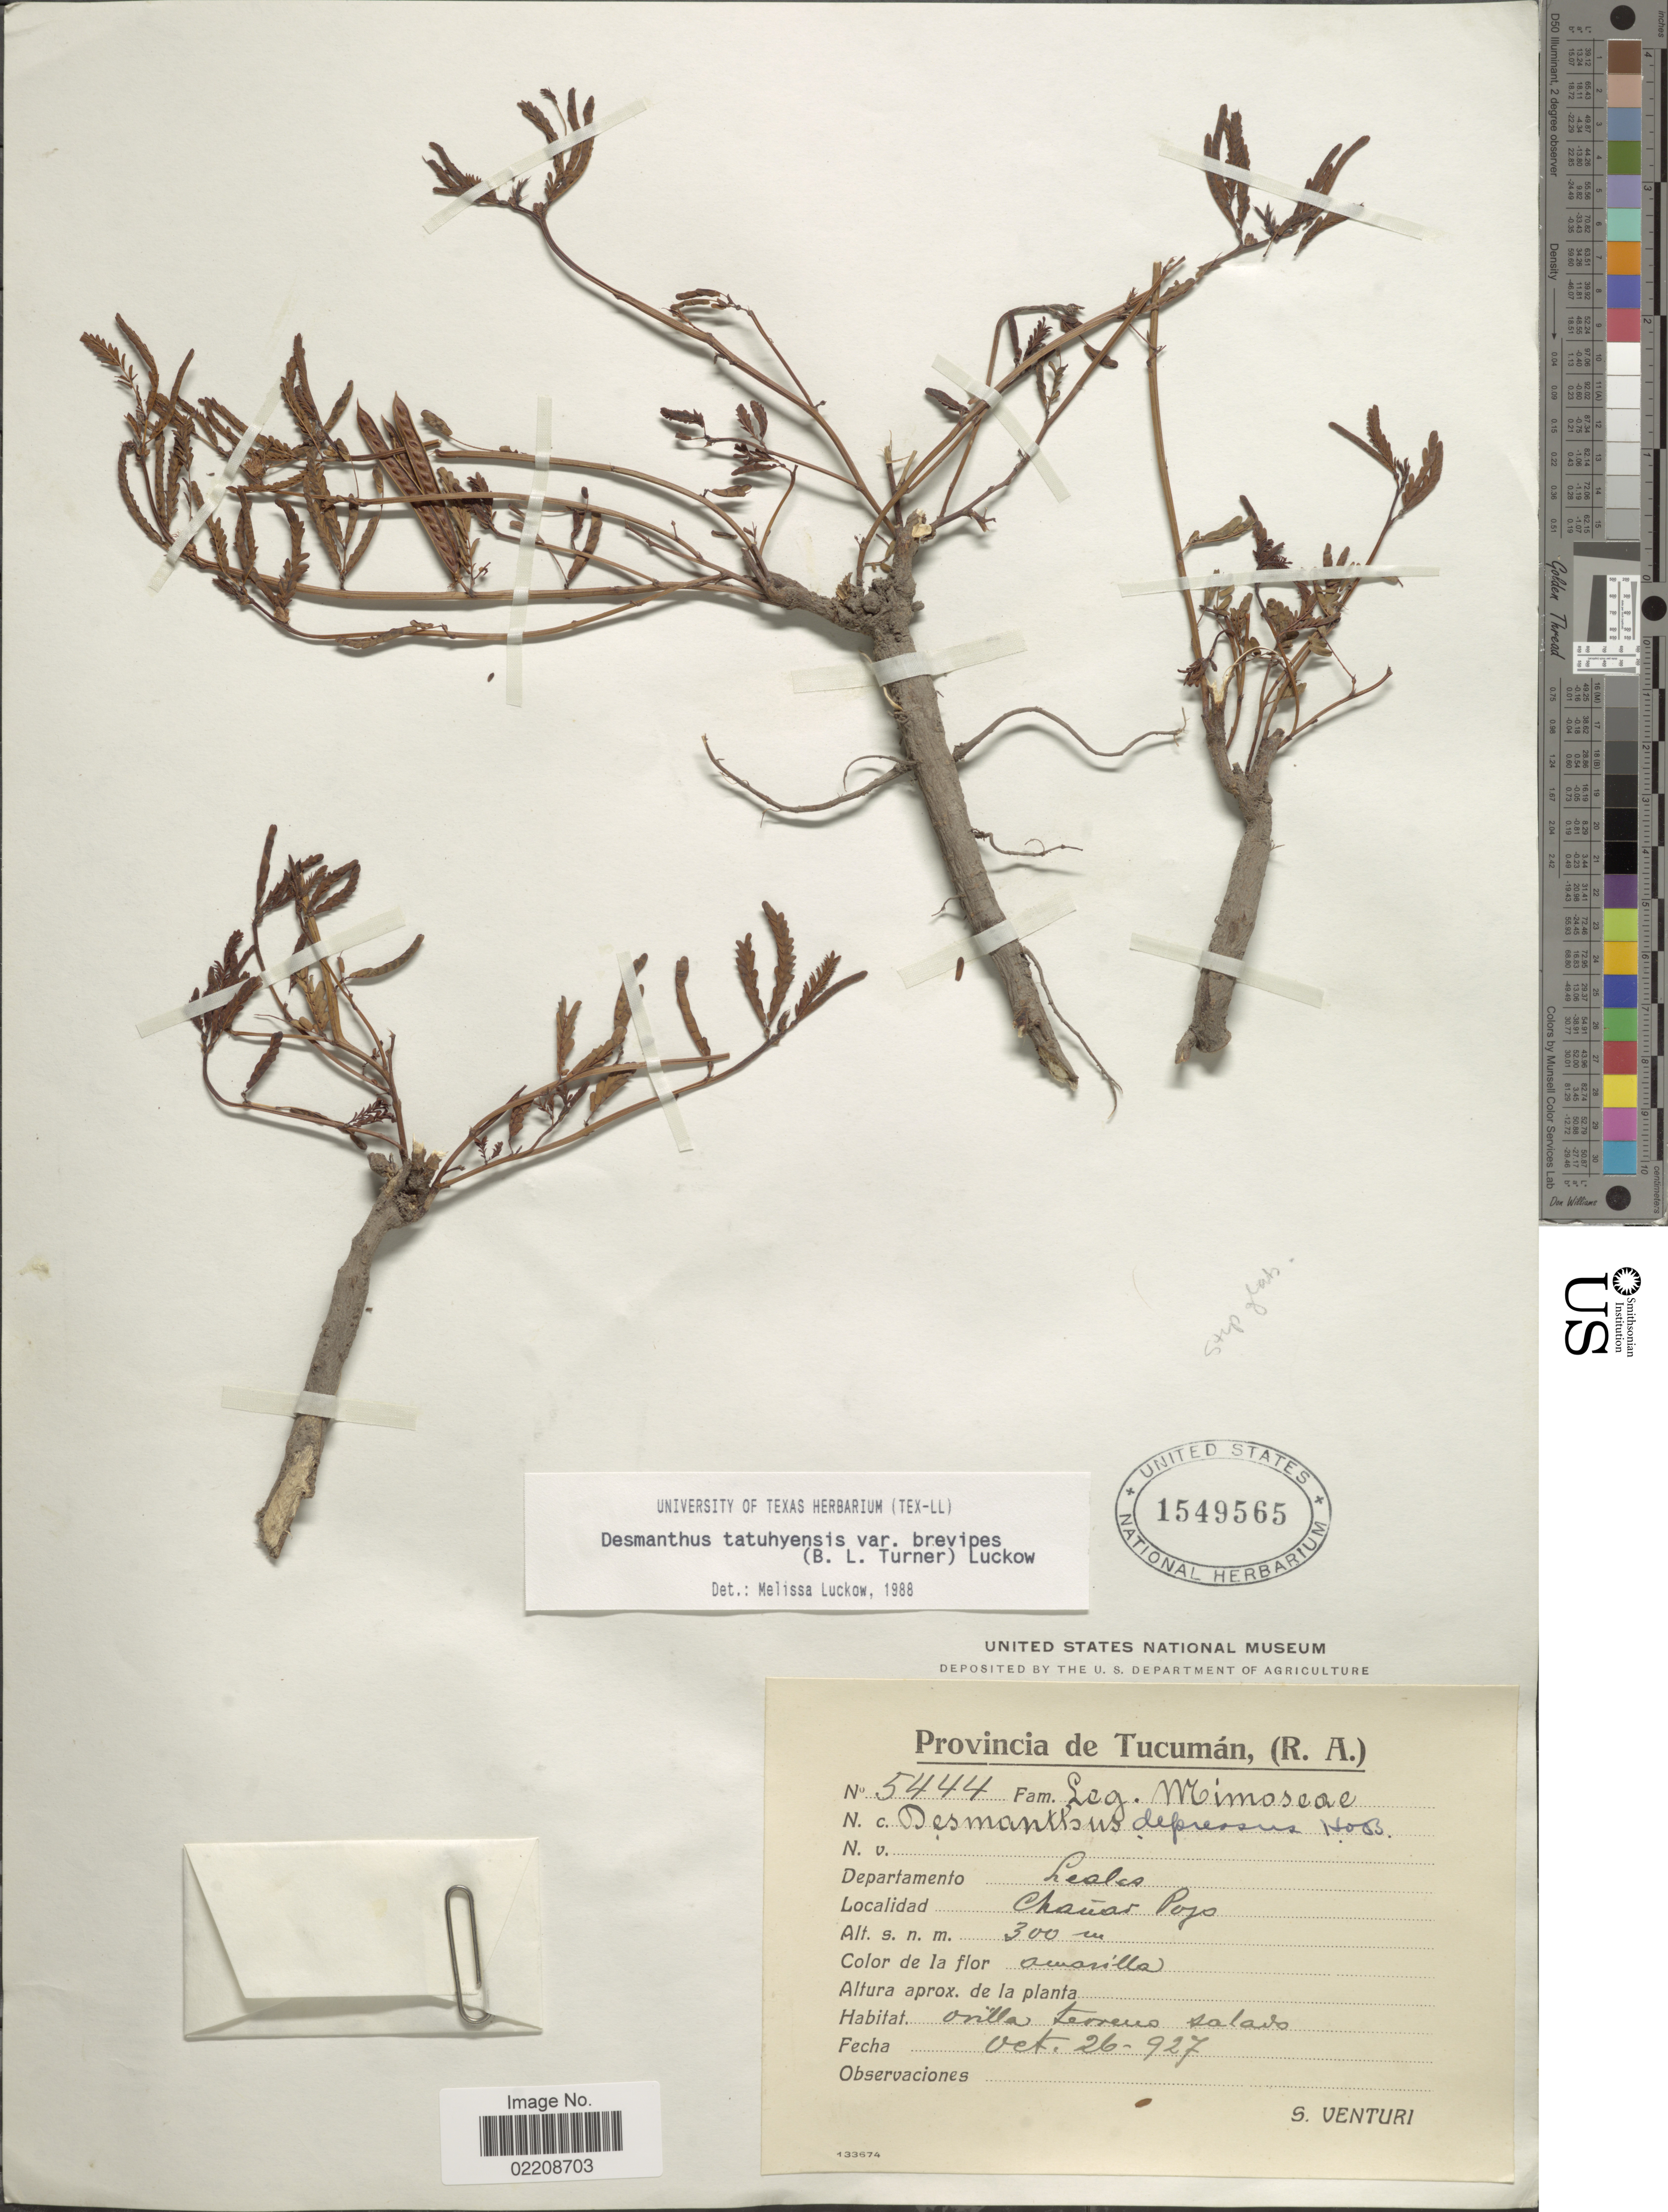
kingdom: Plantae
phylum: Tracheophyta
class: Magnoliopsida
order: Fabales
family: Fabaceae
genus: Desmanthus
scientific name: Desmanthus tatuhyensis var. brevipes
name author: (B.L. Turner) Luckow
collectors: S. Venturi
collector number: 5444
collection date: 1927-10-26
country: Argentina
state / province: Tucuman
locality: Departamento Leales, Chanar Pozo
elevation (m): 300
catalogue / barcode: US 1549565